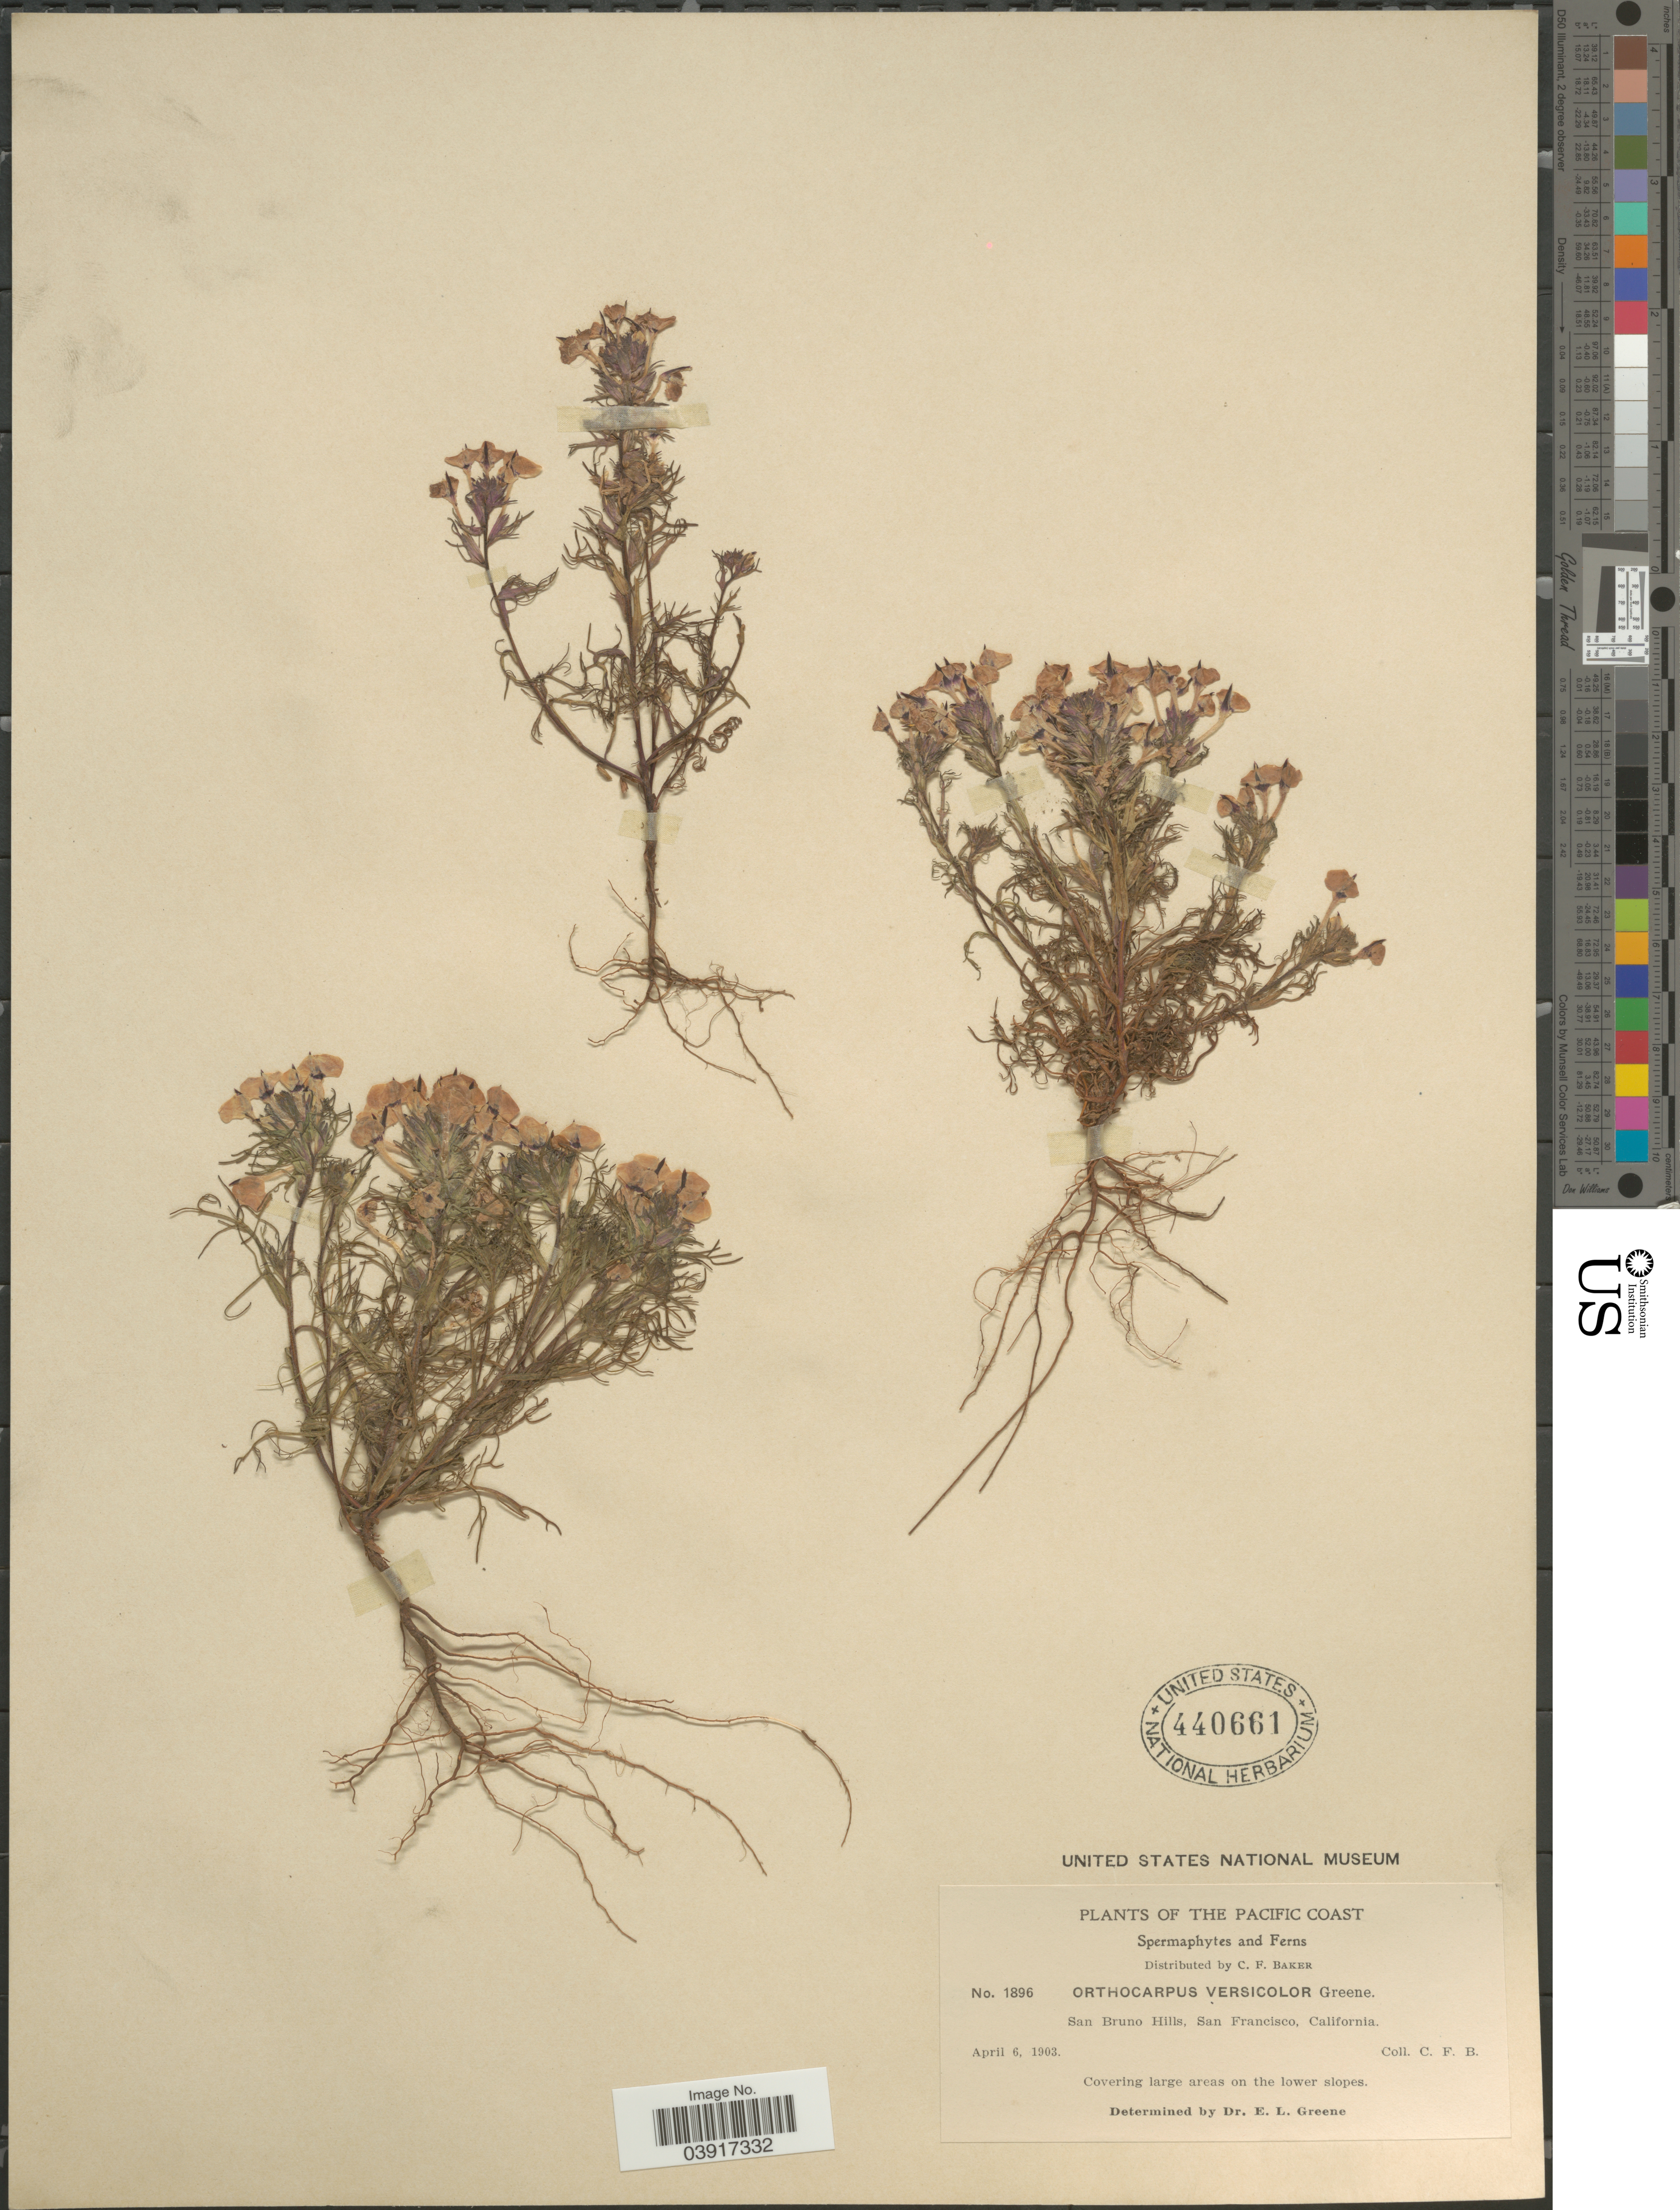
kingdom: Plantae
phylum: Tracheophyta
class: Magnoliopsida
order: Lamiales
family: Orobanchaceae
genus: Orthocarpus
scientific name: Orthocarpus erianthus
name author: Benth.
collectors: C. F. Baker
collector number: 1896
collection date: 1903-04-06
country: United States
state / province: California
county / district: San Francisco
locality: Pacific Coast. San Bruno Hills, San Francisco.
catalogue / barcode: US 440661